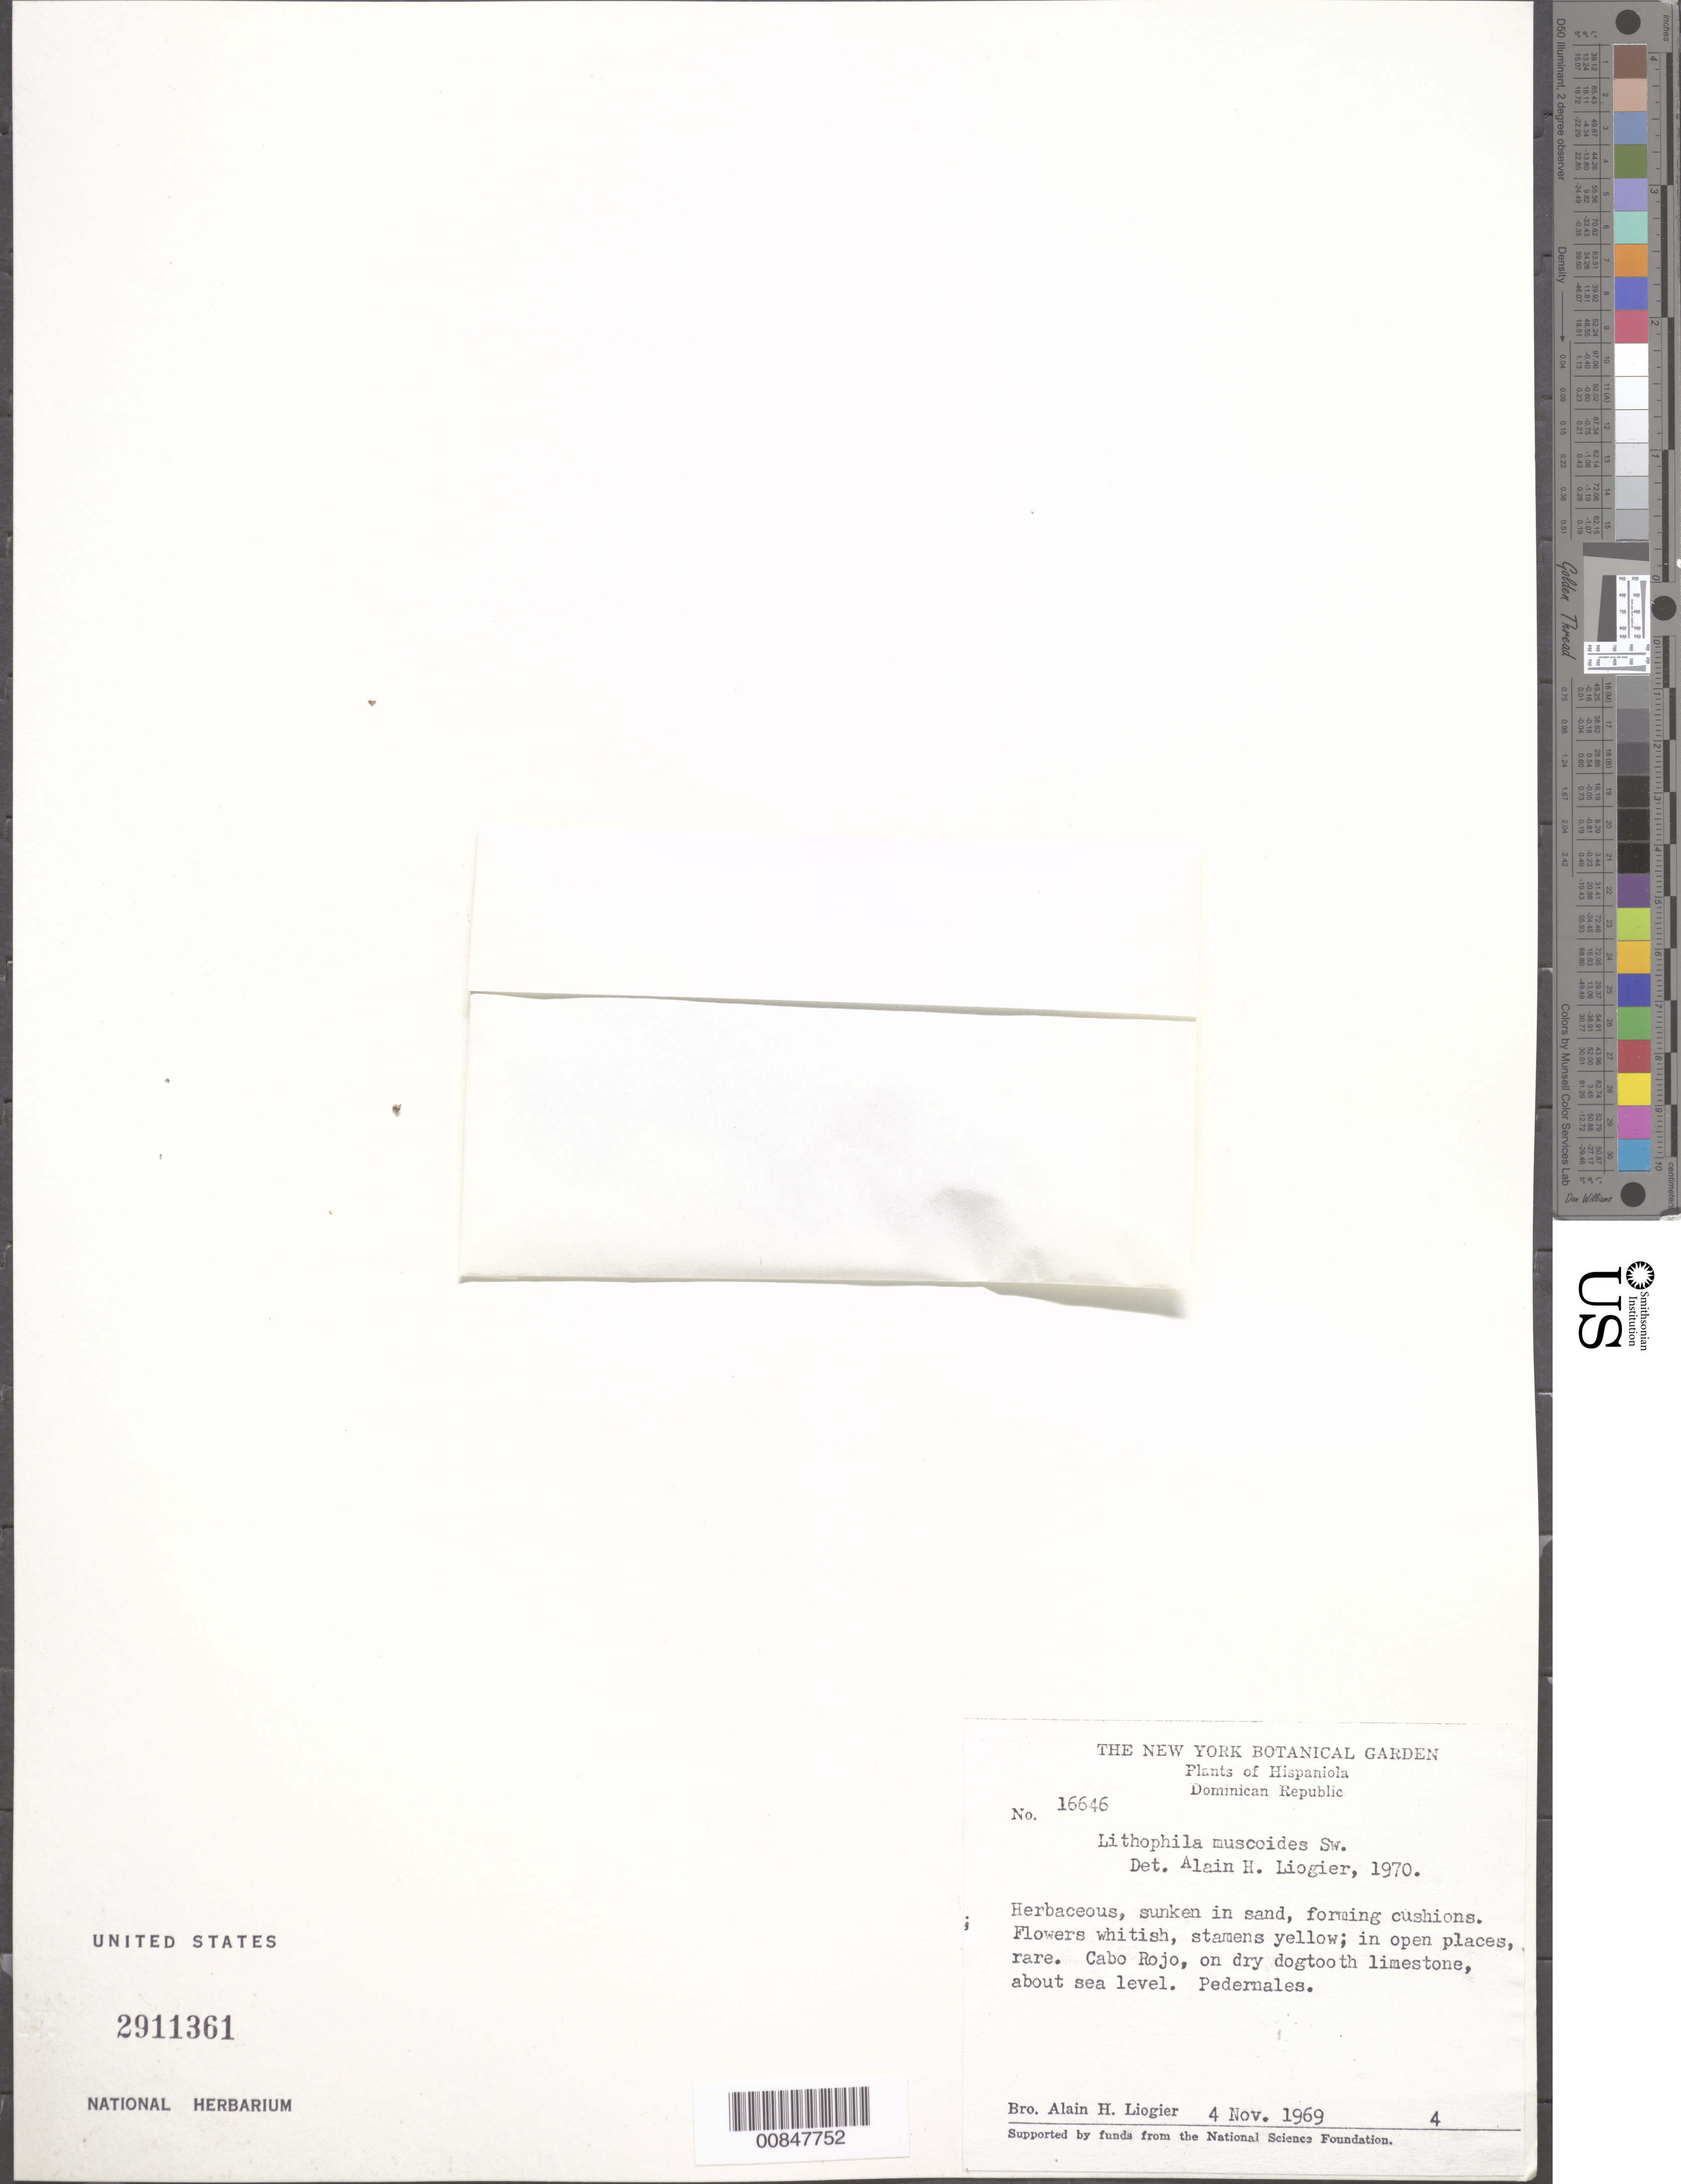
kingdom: Plantae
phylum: Tracheophyta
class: Magnoliopsida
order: Caryophyllales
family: Amaranthaceae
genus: Gomphrena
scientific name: Gomphrena muscoides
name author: (Sw.) T. Ortuño & Borsch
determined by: Strong, Mark T., (BOT), Smithsonian Institution - National Museum of Natural History (UNITED STATES)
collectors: A. H. Liogier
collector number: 16646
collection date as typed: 04 Nov 1969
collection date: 1969-11-04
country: Dominican Republic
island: Hispaniola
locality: Cabo Rojo. Pedernales.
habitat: Sunken in sand. In open places. On dry dogtooth limestone.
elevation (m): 0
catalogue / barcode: US 2911361